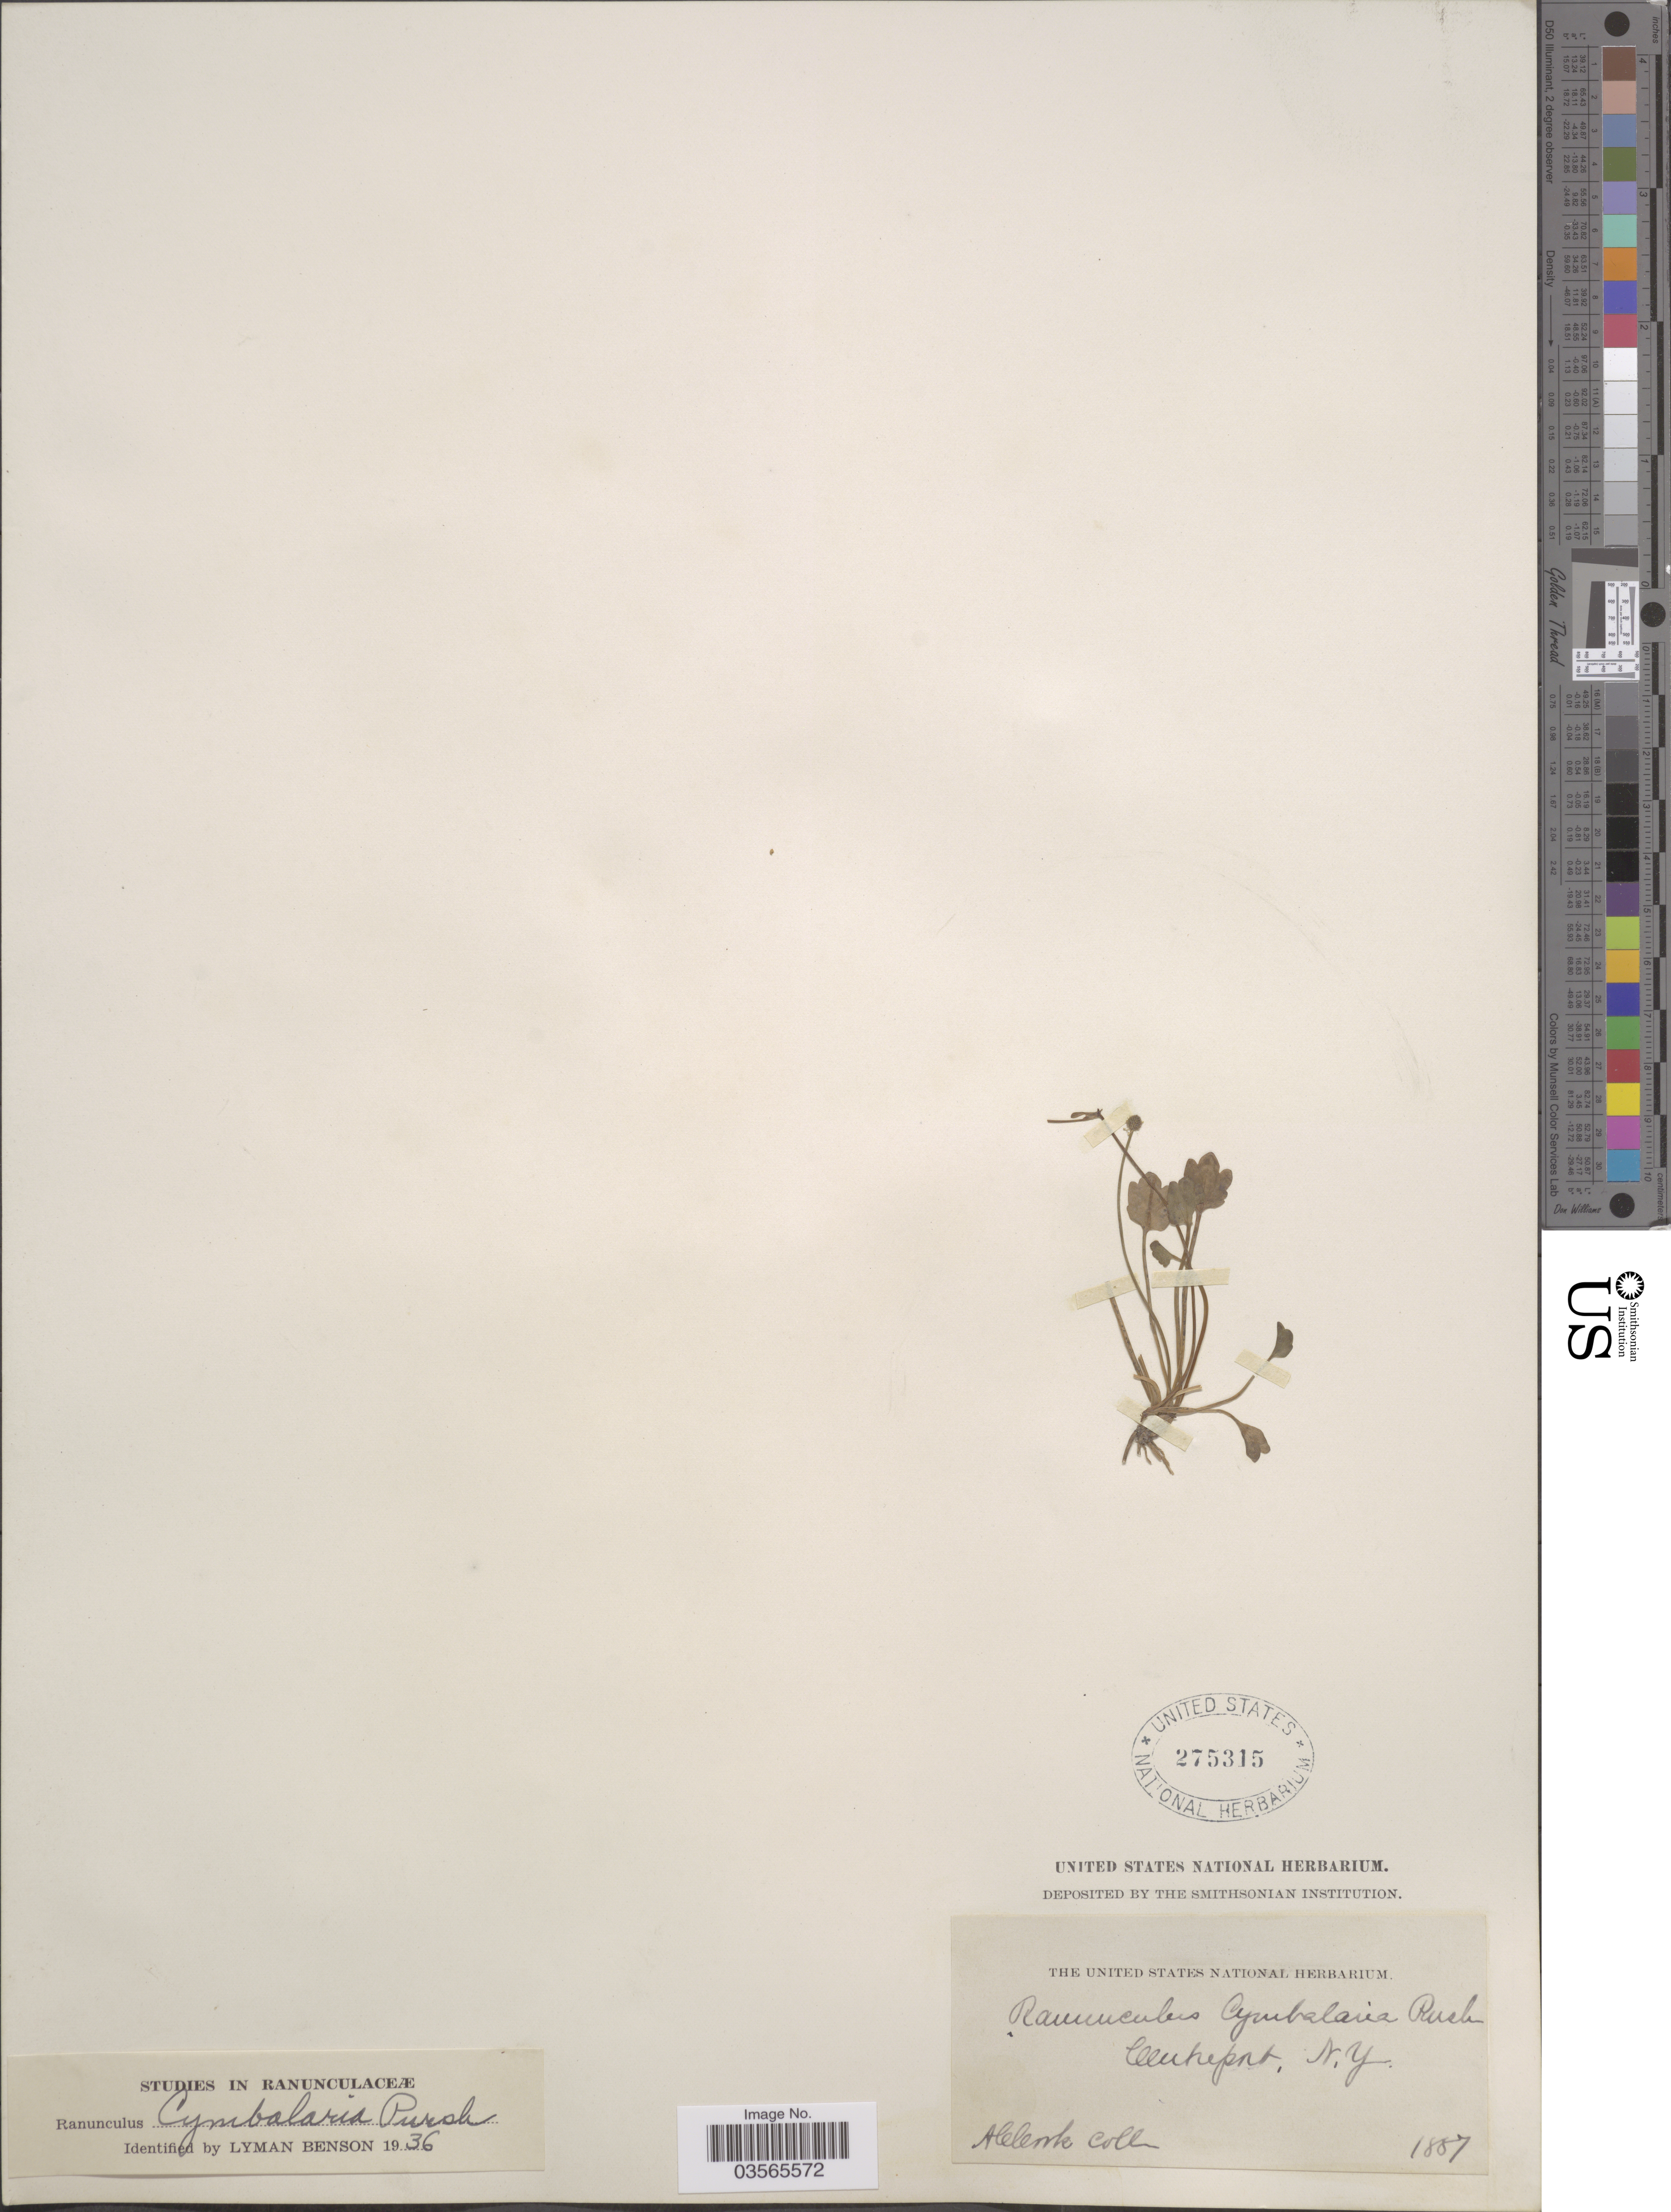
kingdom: Plantae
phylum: Tracheophyta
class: Magnoliopsida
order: Ranunculales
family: Ranunculaceae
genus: Halerpestes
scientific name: Halerpestes cymbalaria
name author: (Pursh) Greene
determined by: Strong, M. T., (US), Smithsonian Institution - National Museum of Natural History (UNITED STATES)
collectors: A. Cook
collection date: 1887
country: United States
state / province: New York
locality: Centreport.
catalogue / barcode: US 275315